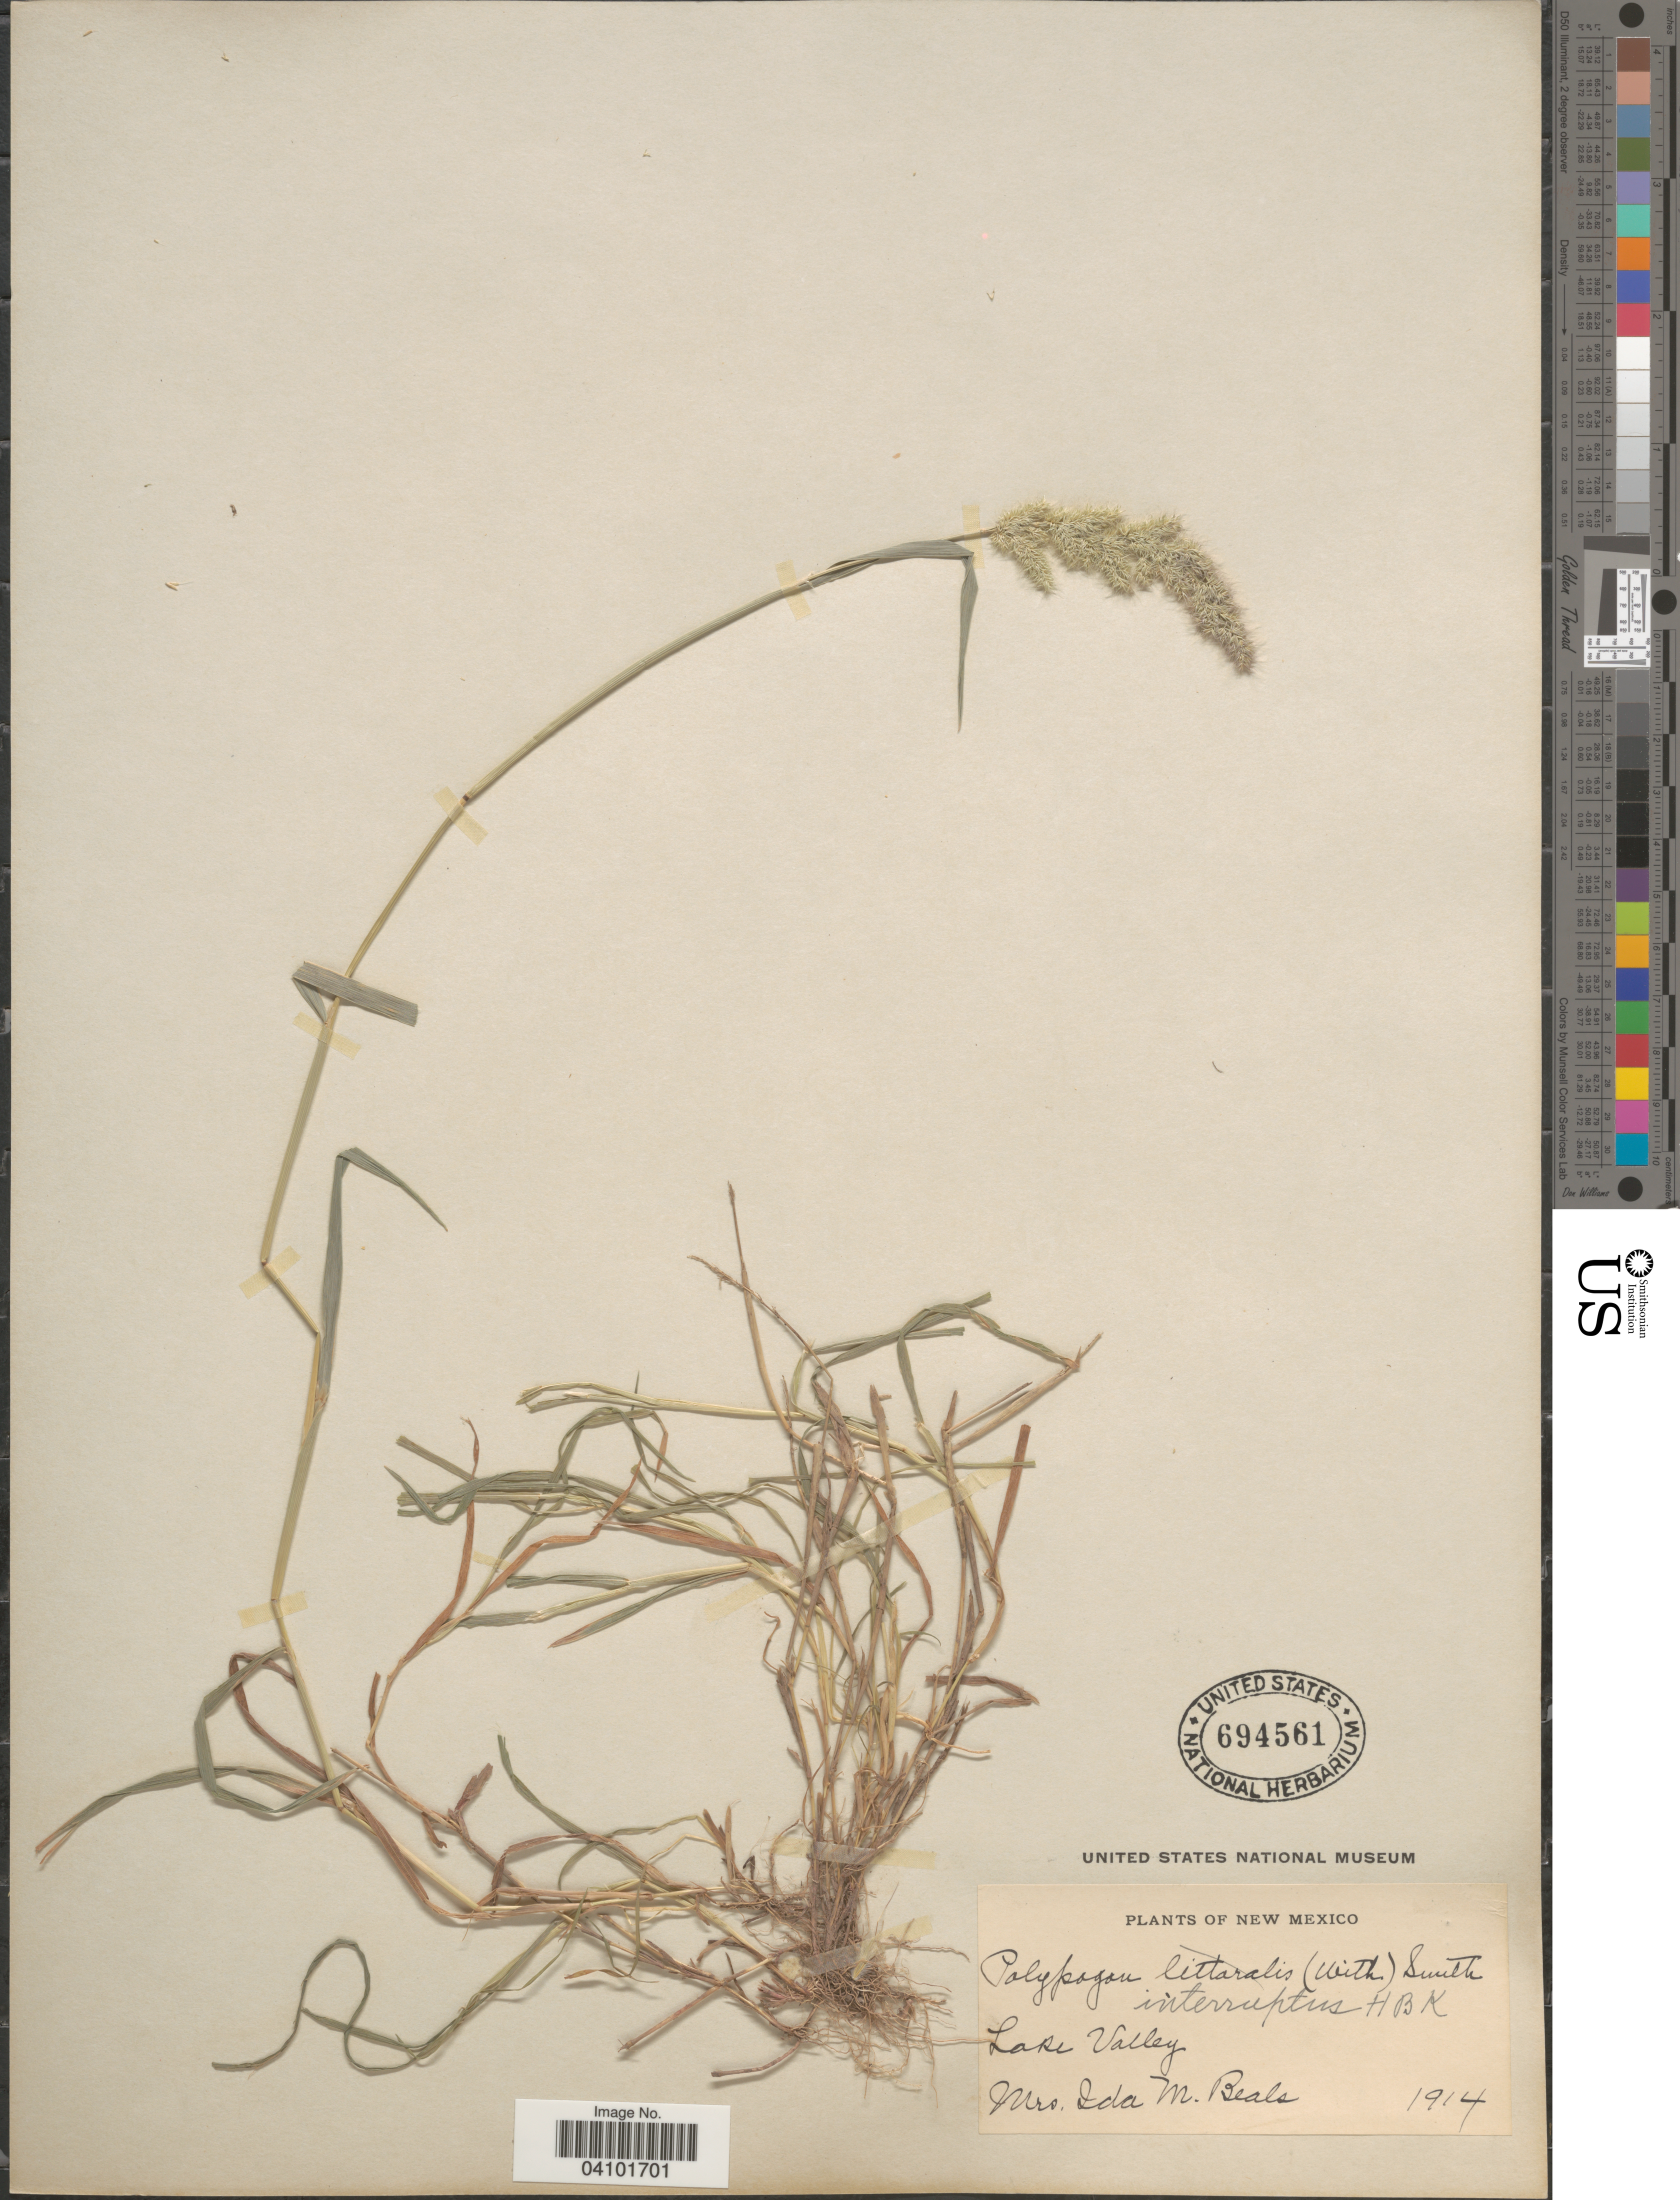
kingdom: Plantae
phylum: Tracheophyta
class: Liliopsida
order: Poales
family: Poaceae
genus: Polypogon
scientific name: Polypogon interruptus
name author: Kunth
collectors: I. Beals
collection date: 1914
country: United States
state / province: New Mexico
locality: Lake Valley.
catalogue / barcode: US 694561